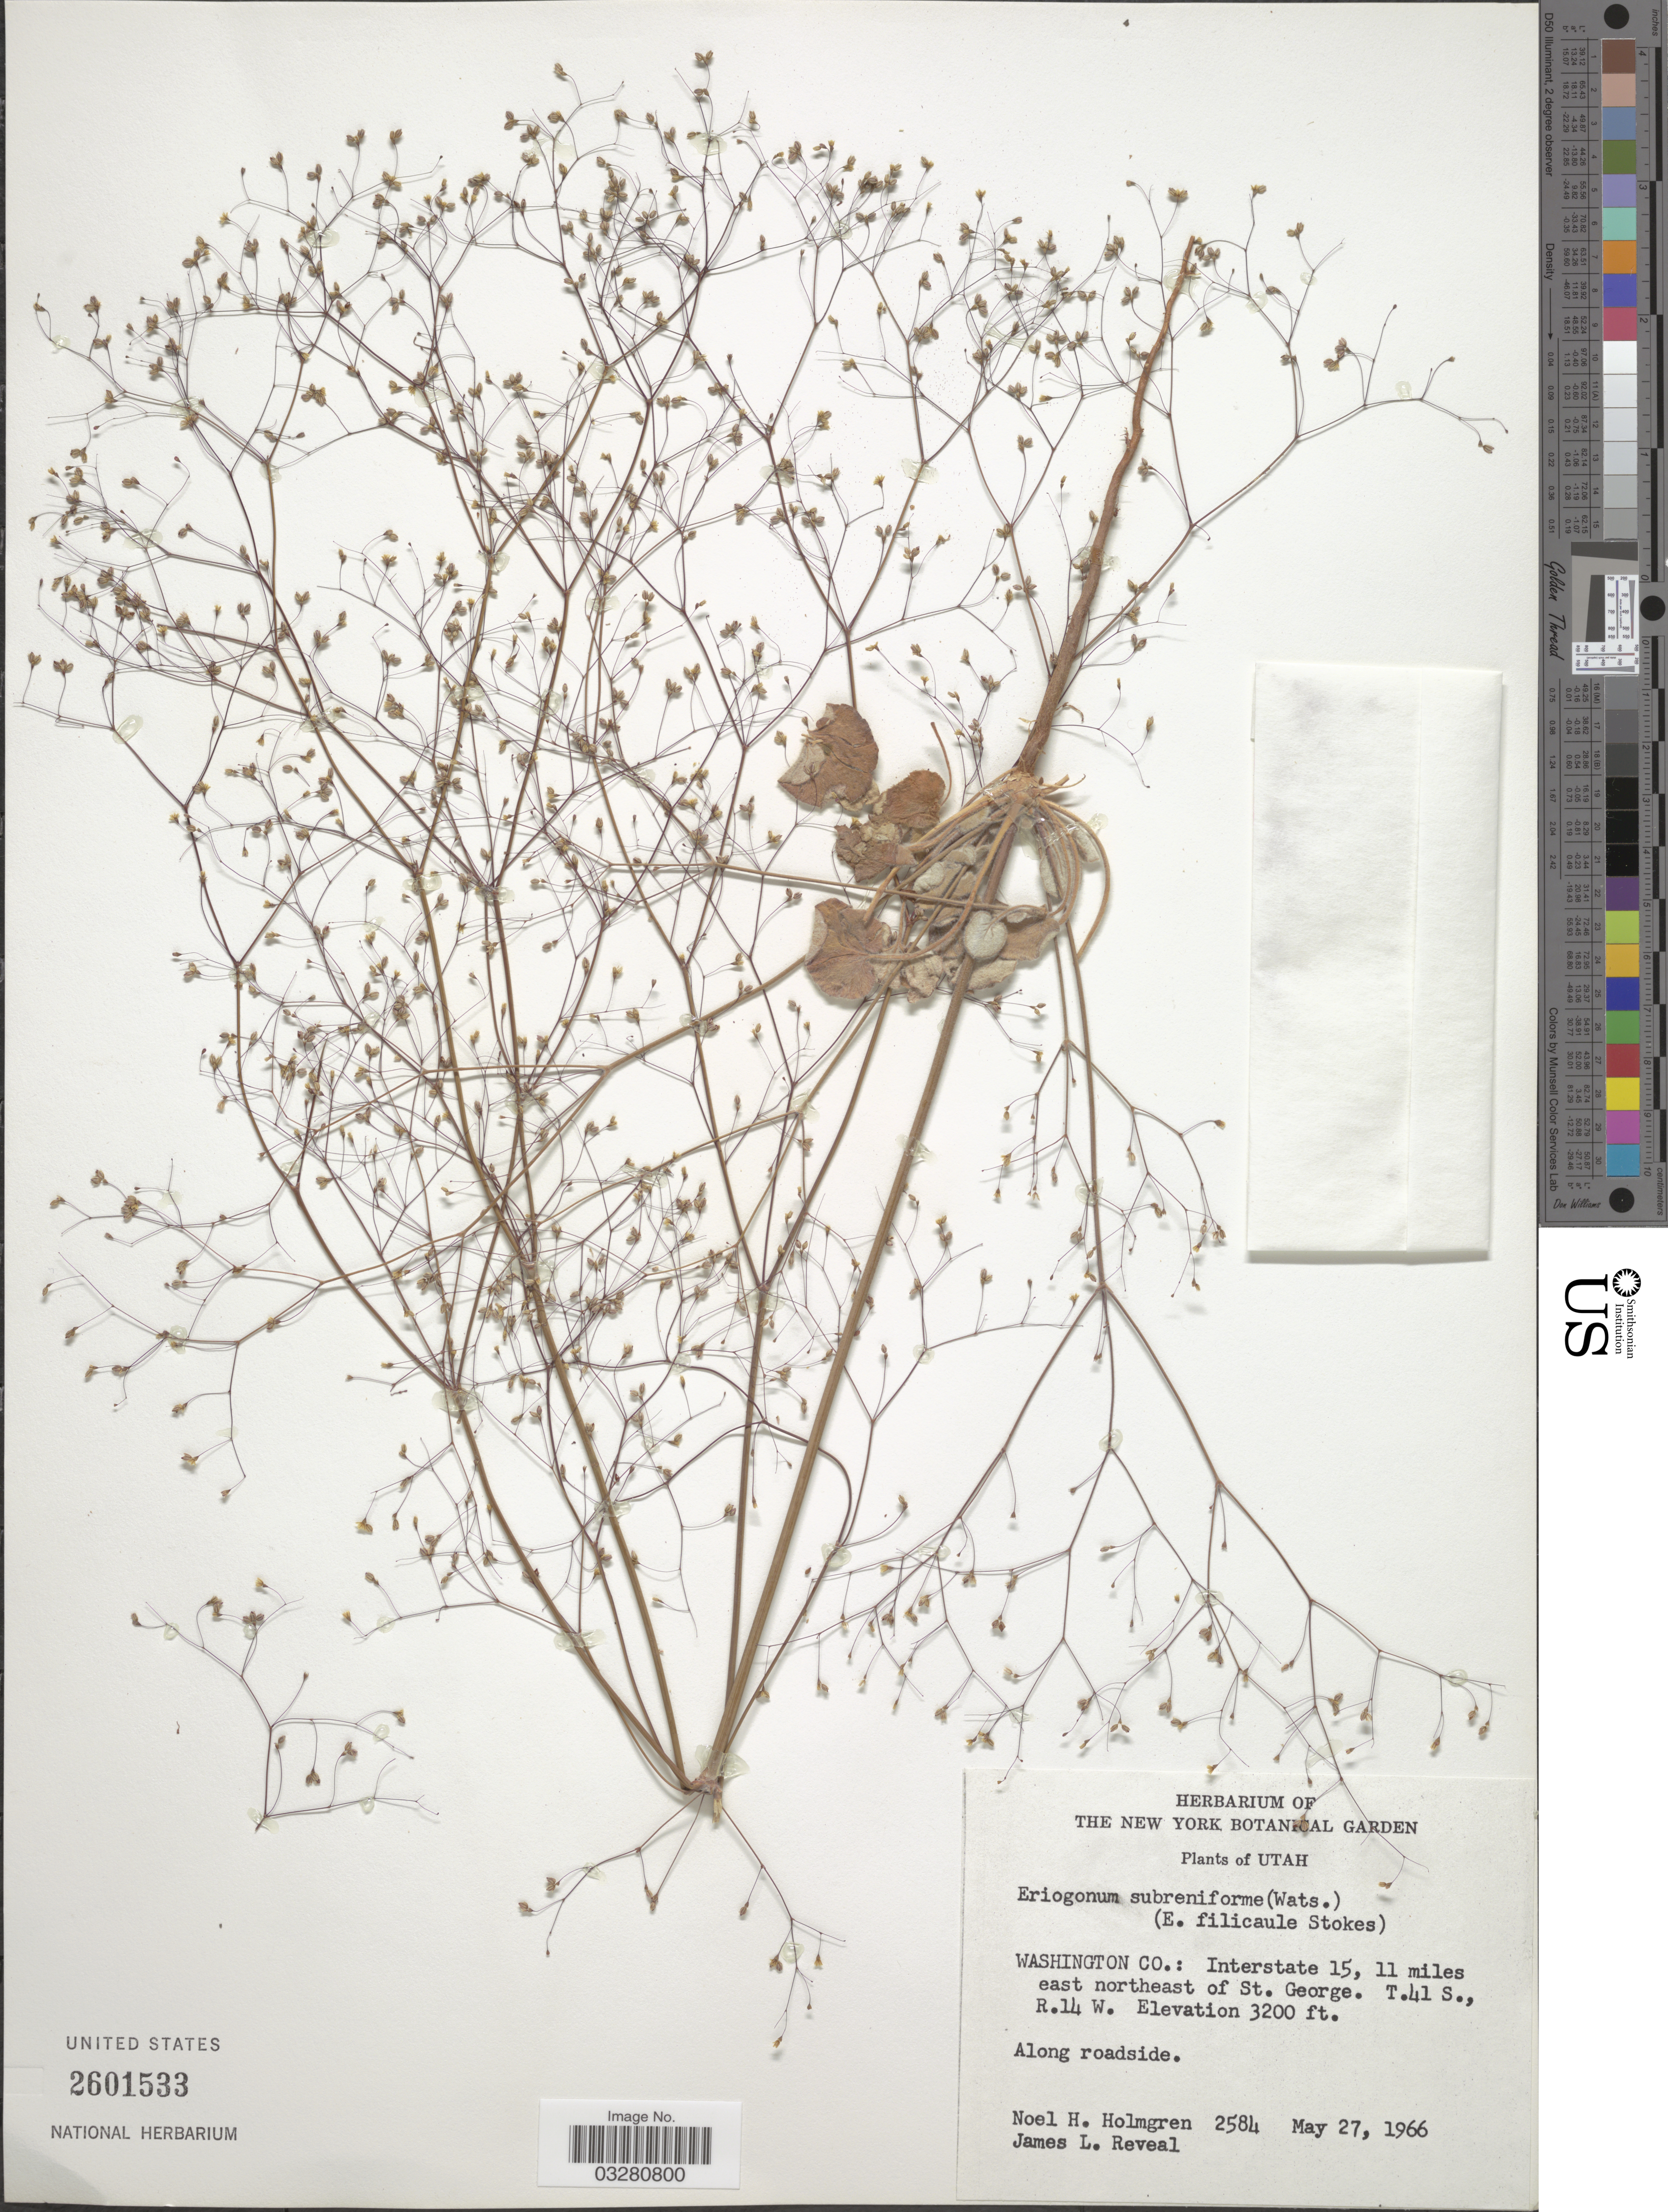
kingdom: Plantae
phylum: Tracheophyta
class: Magnoliopsida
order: Caryophyllales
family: Polygonaceae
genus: Eriogonum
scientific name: Eriogonum subreniforme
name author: S. Watson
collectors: N. H. Holmgren & J. L. Reveal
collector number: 2584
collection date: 1966-05-27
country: United States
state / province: Utah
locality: Washington Co.: Interstate 15, 11 miles east of northeast of St. George. T.41 S., R.14 W. Along roadside.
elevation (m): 975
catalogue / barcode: US 2601533